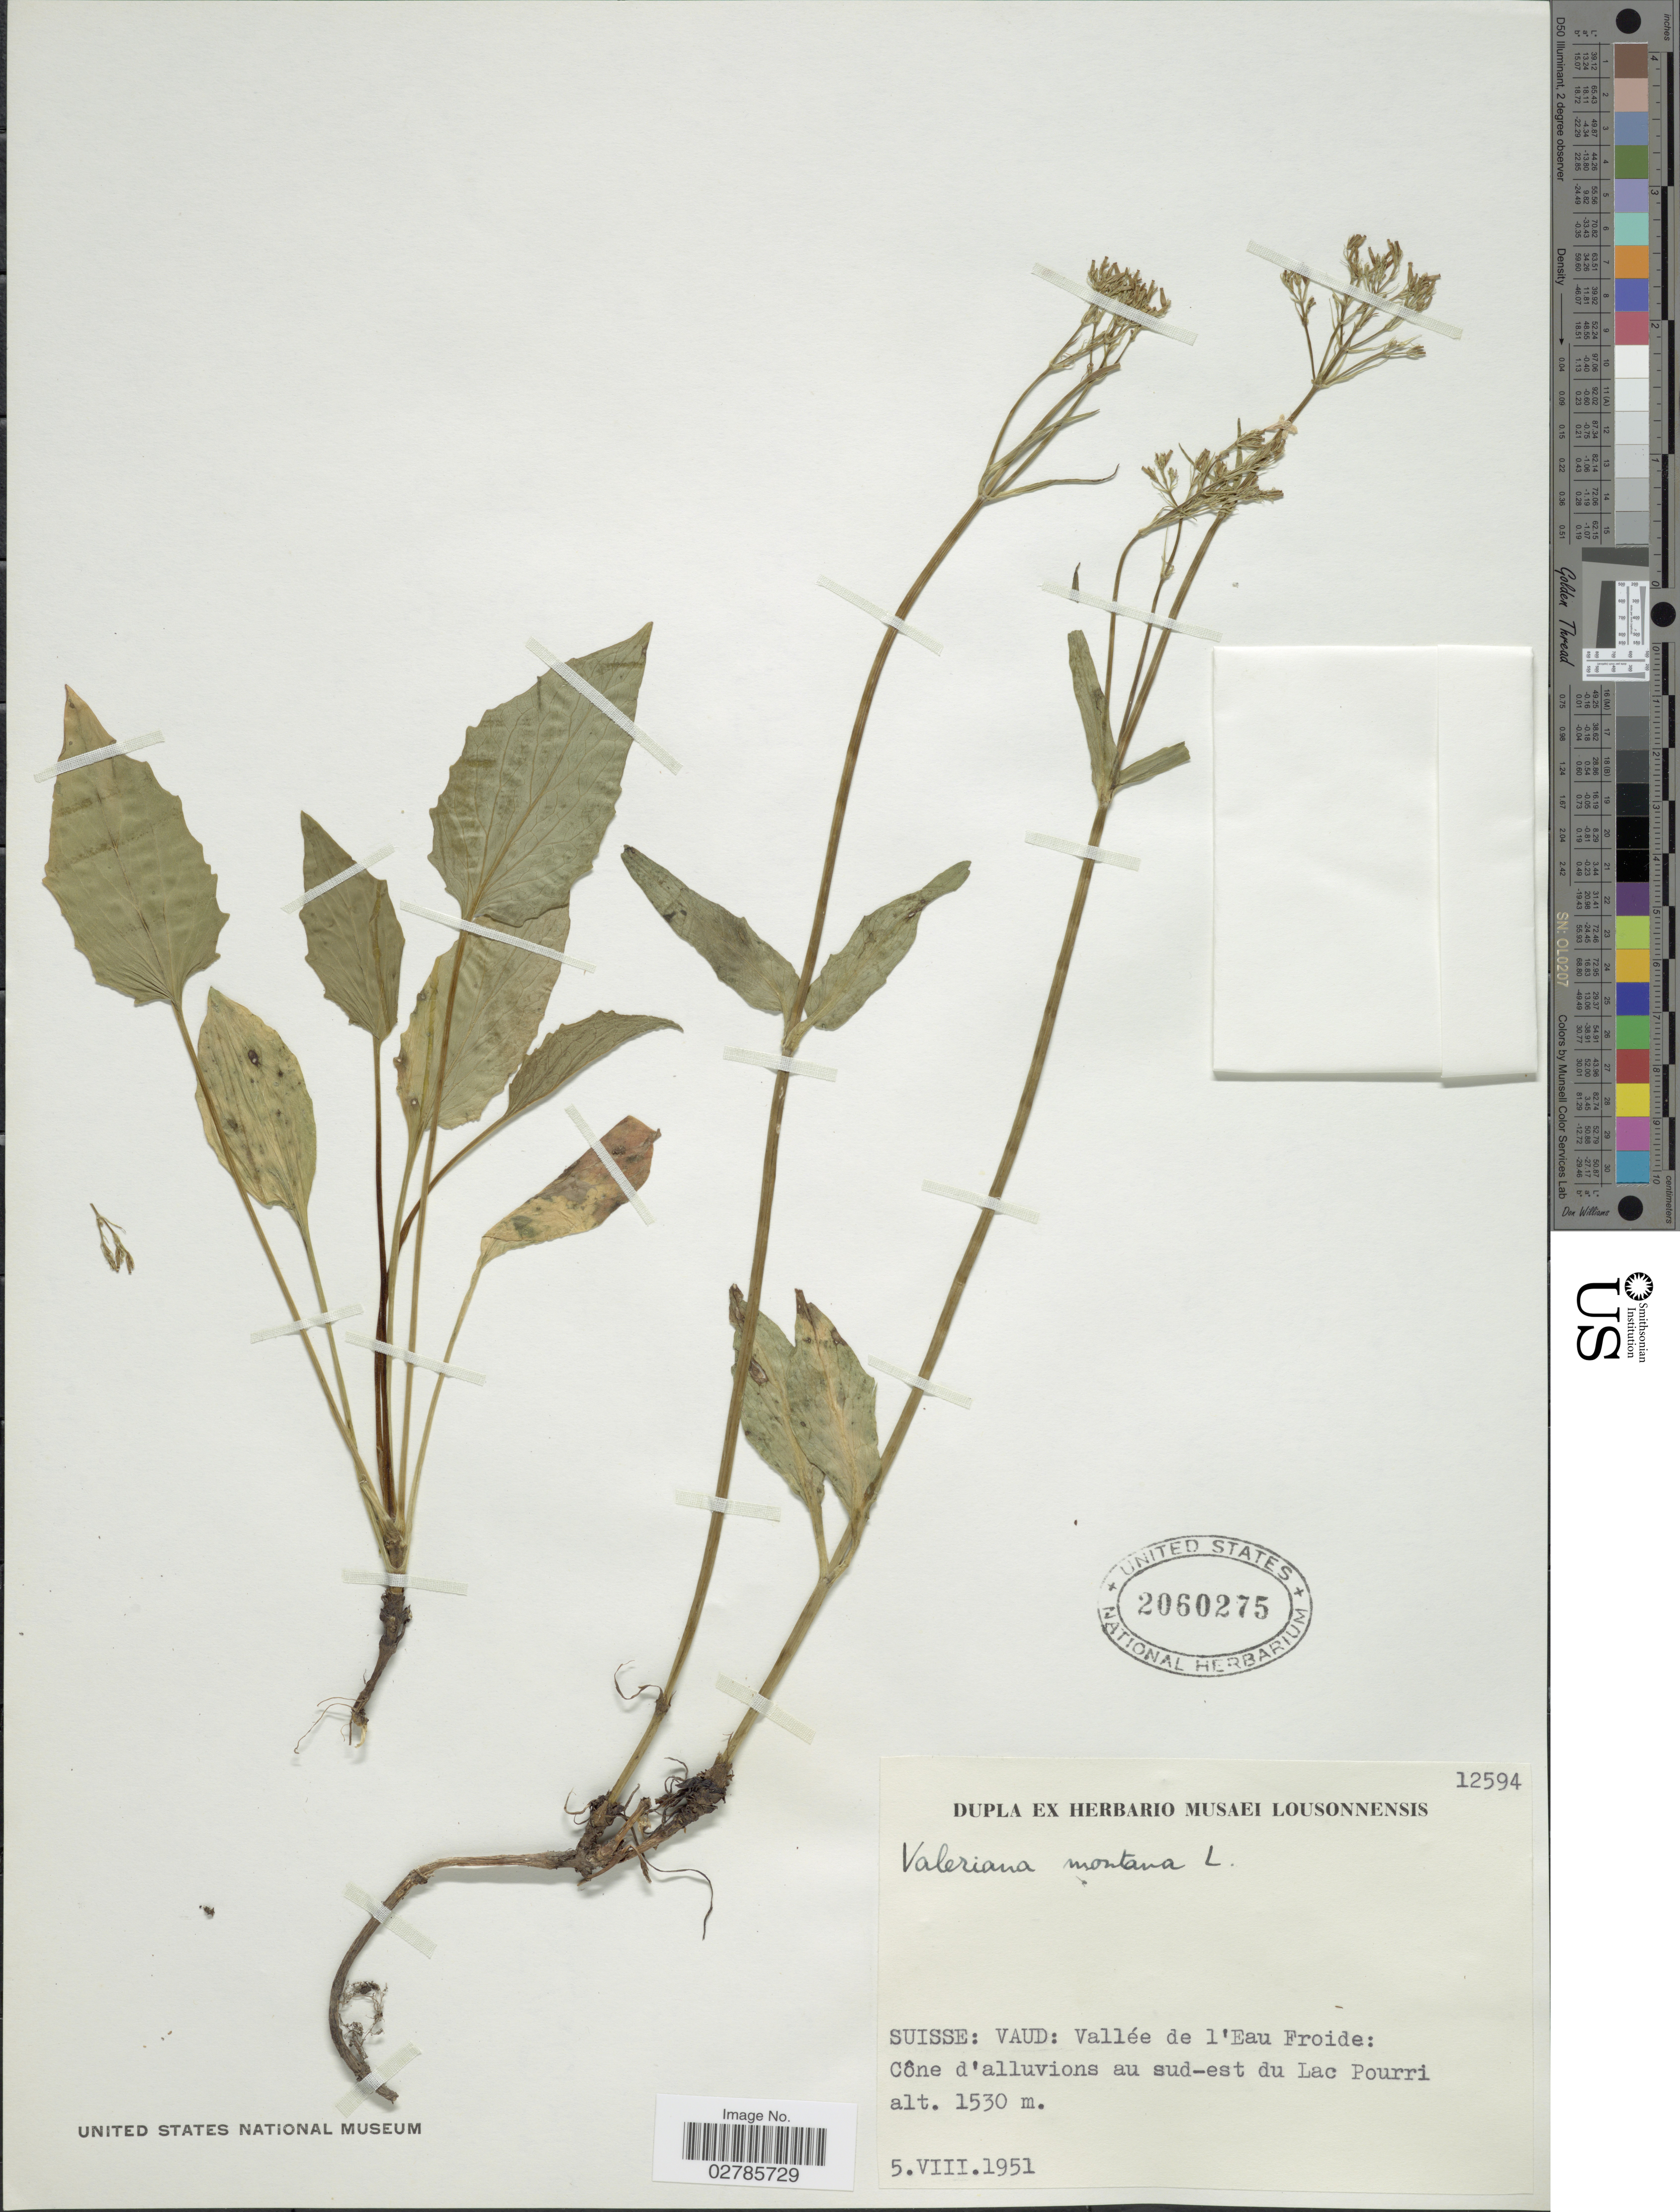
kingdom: Plantae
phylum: Tracheophyta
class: Magnoliopsida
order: Dipsacales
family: Caprifoliaceae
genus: Valeriana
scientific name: Valeriana montana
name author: L.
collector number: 12594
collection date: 1951-08-05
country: Switzerland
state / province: Vaud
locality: Suisse: Vallée de l'Eau Froide: Cône d'alluvio9ns au sud-est du Lac Pourri.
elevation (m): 1530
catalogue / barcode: US 2060275